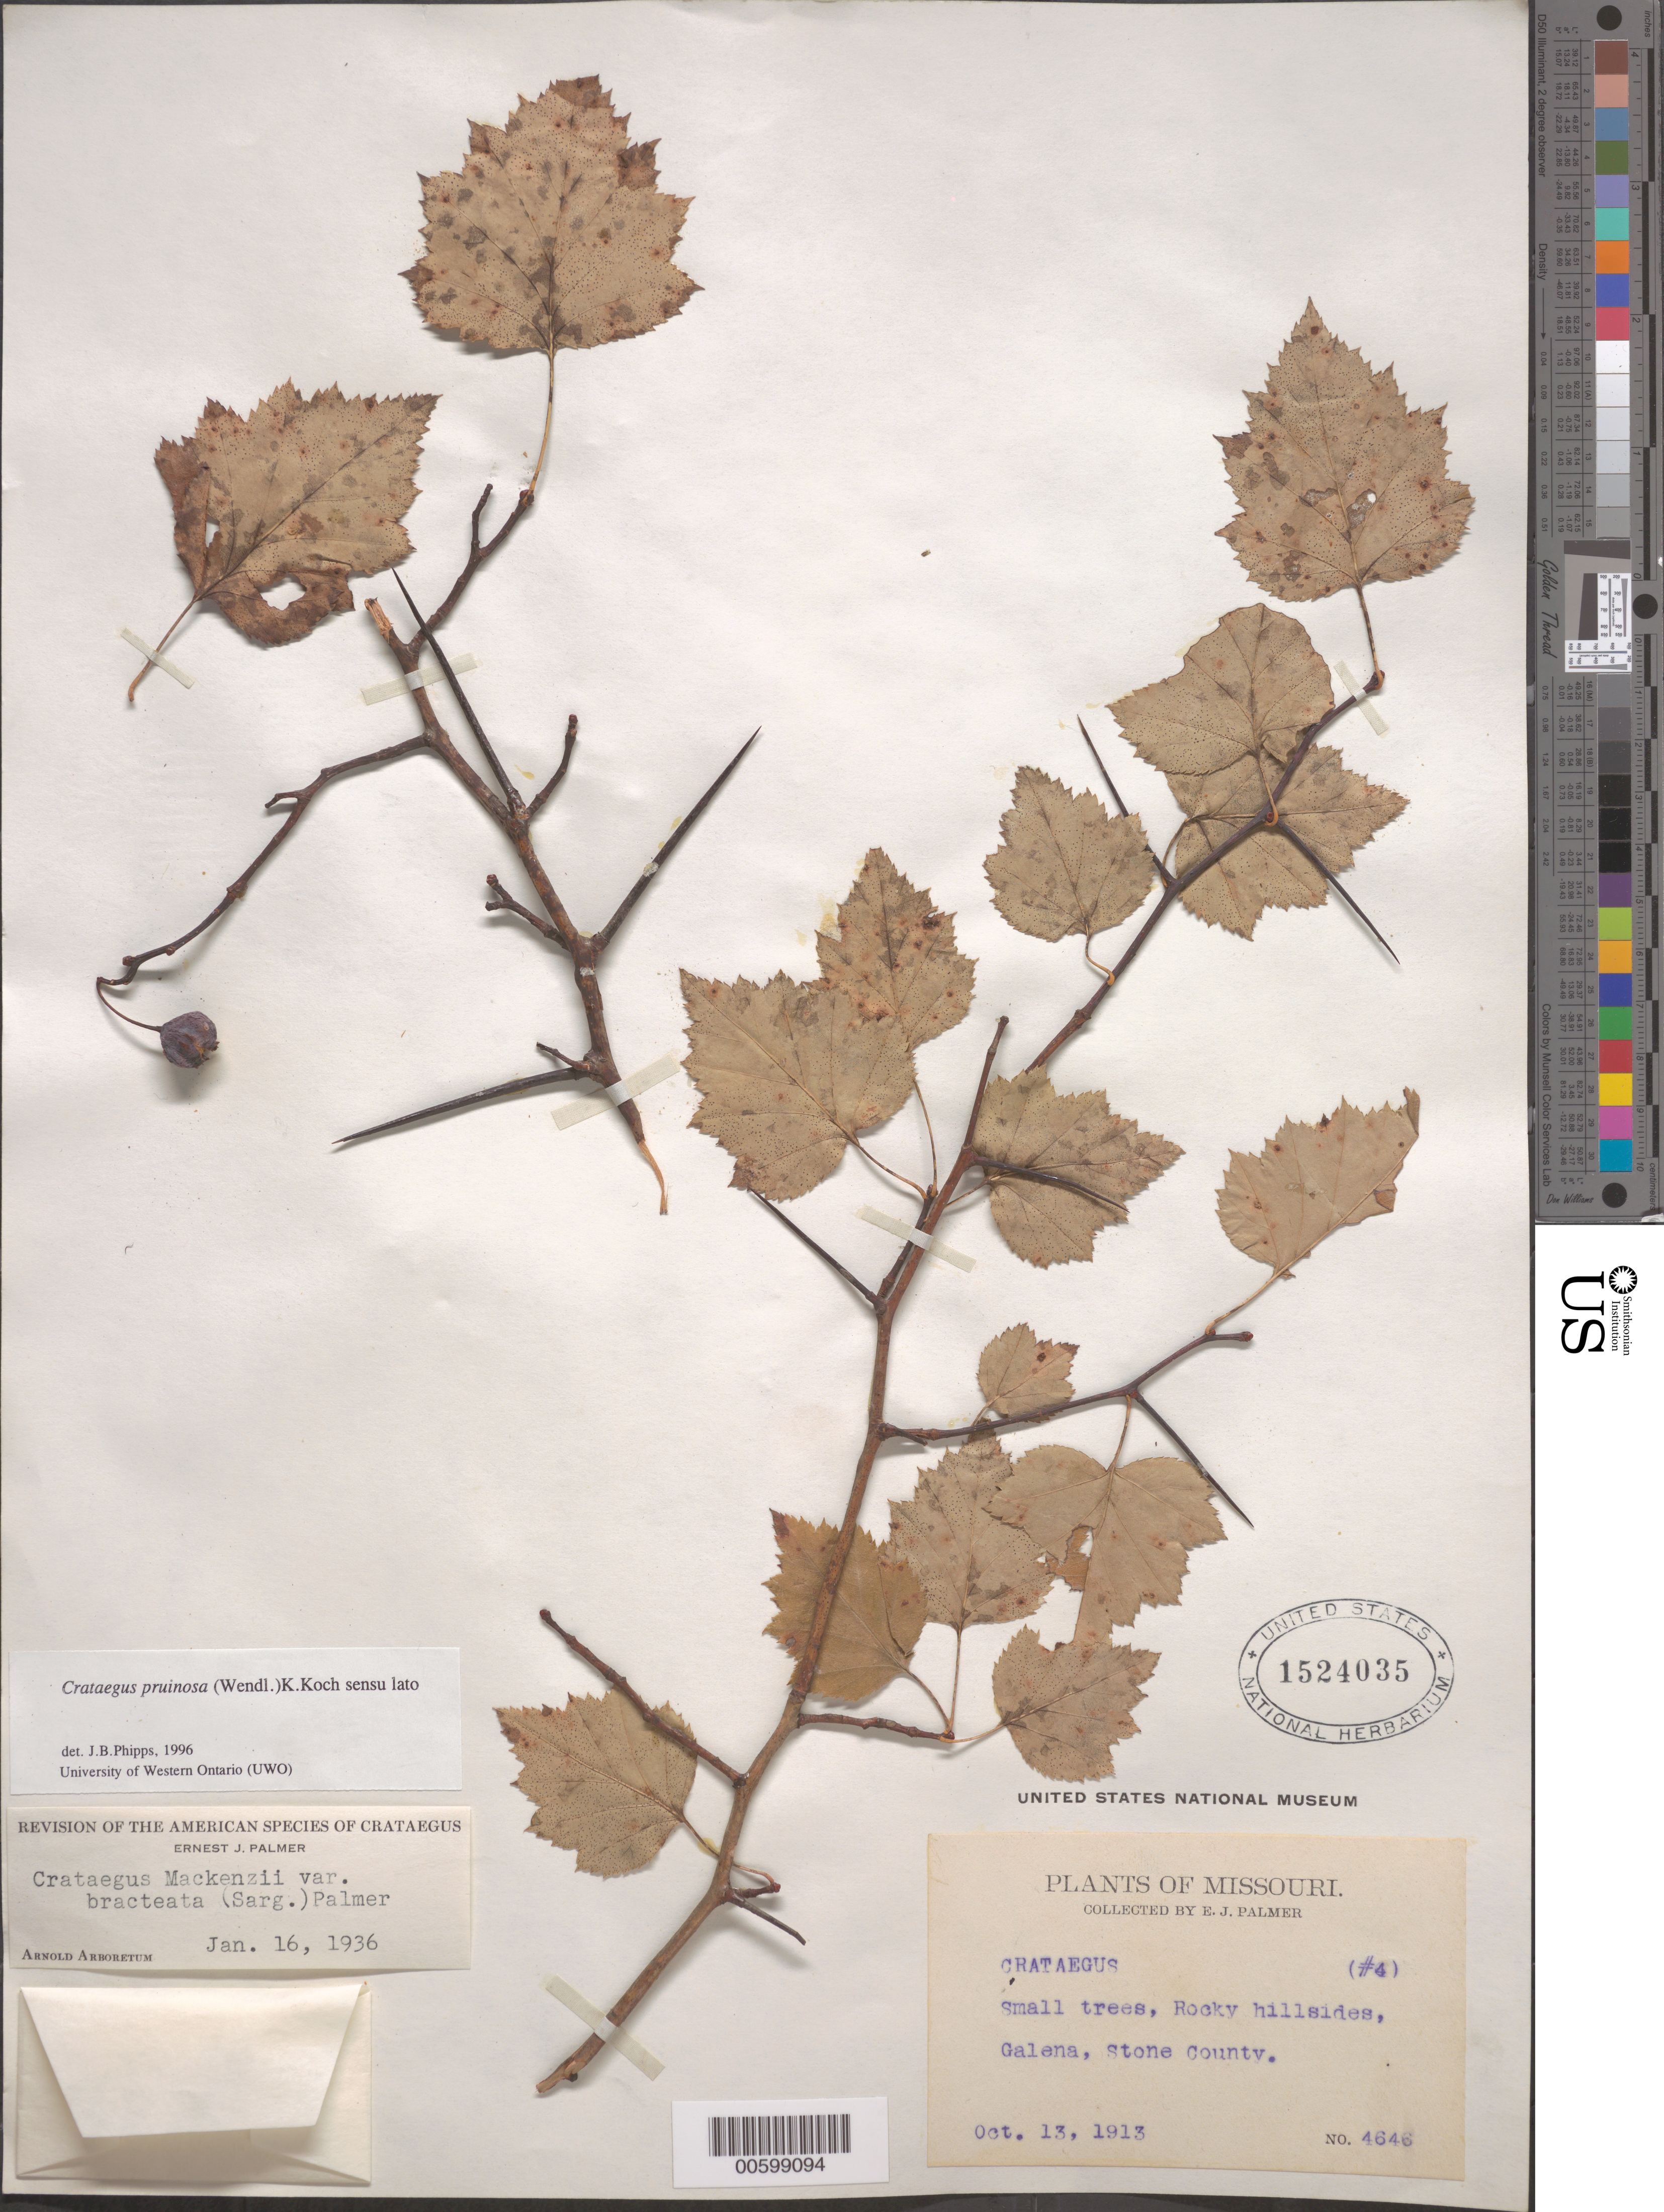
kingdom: Plantae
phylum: Tracheophyta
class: Magnoliopsida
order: Rosales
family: Rosaceae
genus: Crataegus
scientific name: Crataegus pruinosa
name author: (H.L. Wendl.) K. Koch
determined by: Phipps, James B., (UWO), University of Western Ontario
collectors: E. J. Palmer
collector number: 4646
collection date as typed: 13 Oct 1913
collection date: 1913-10-13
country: United States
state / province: Missouri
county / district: Stone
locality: Galena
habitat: Rocky hillsides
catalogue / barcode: US 1524035